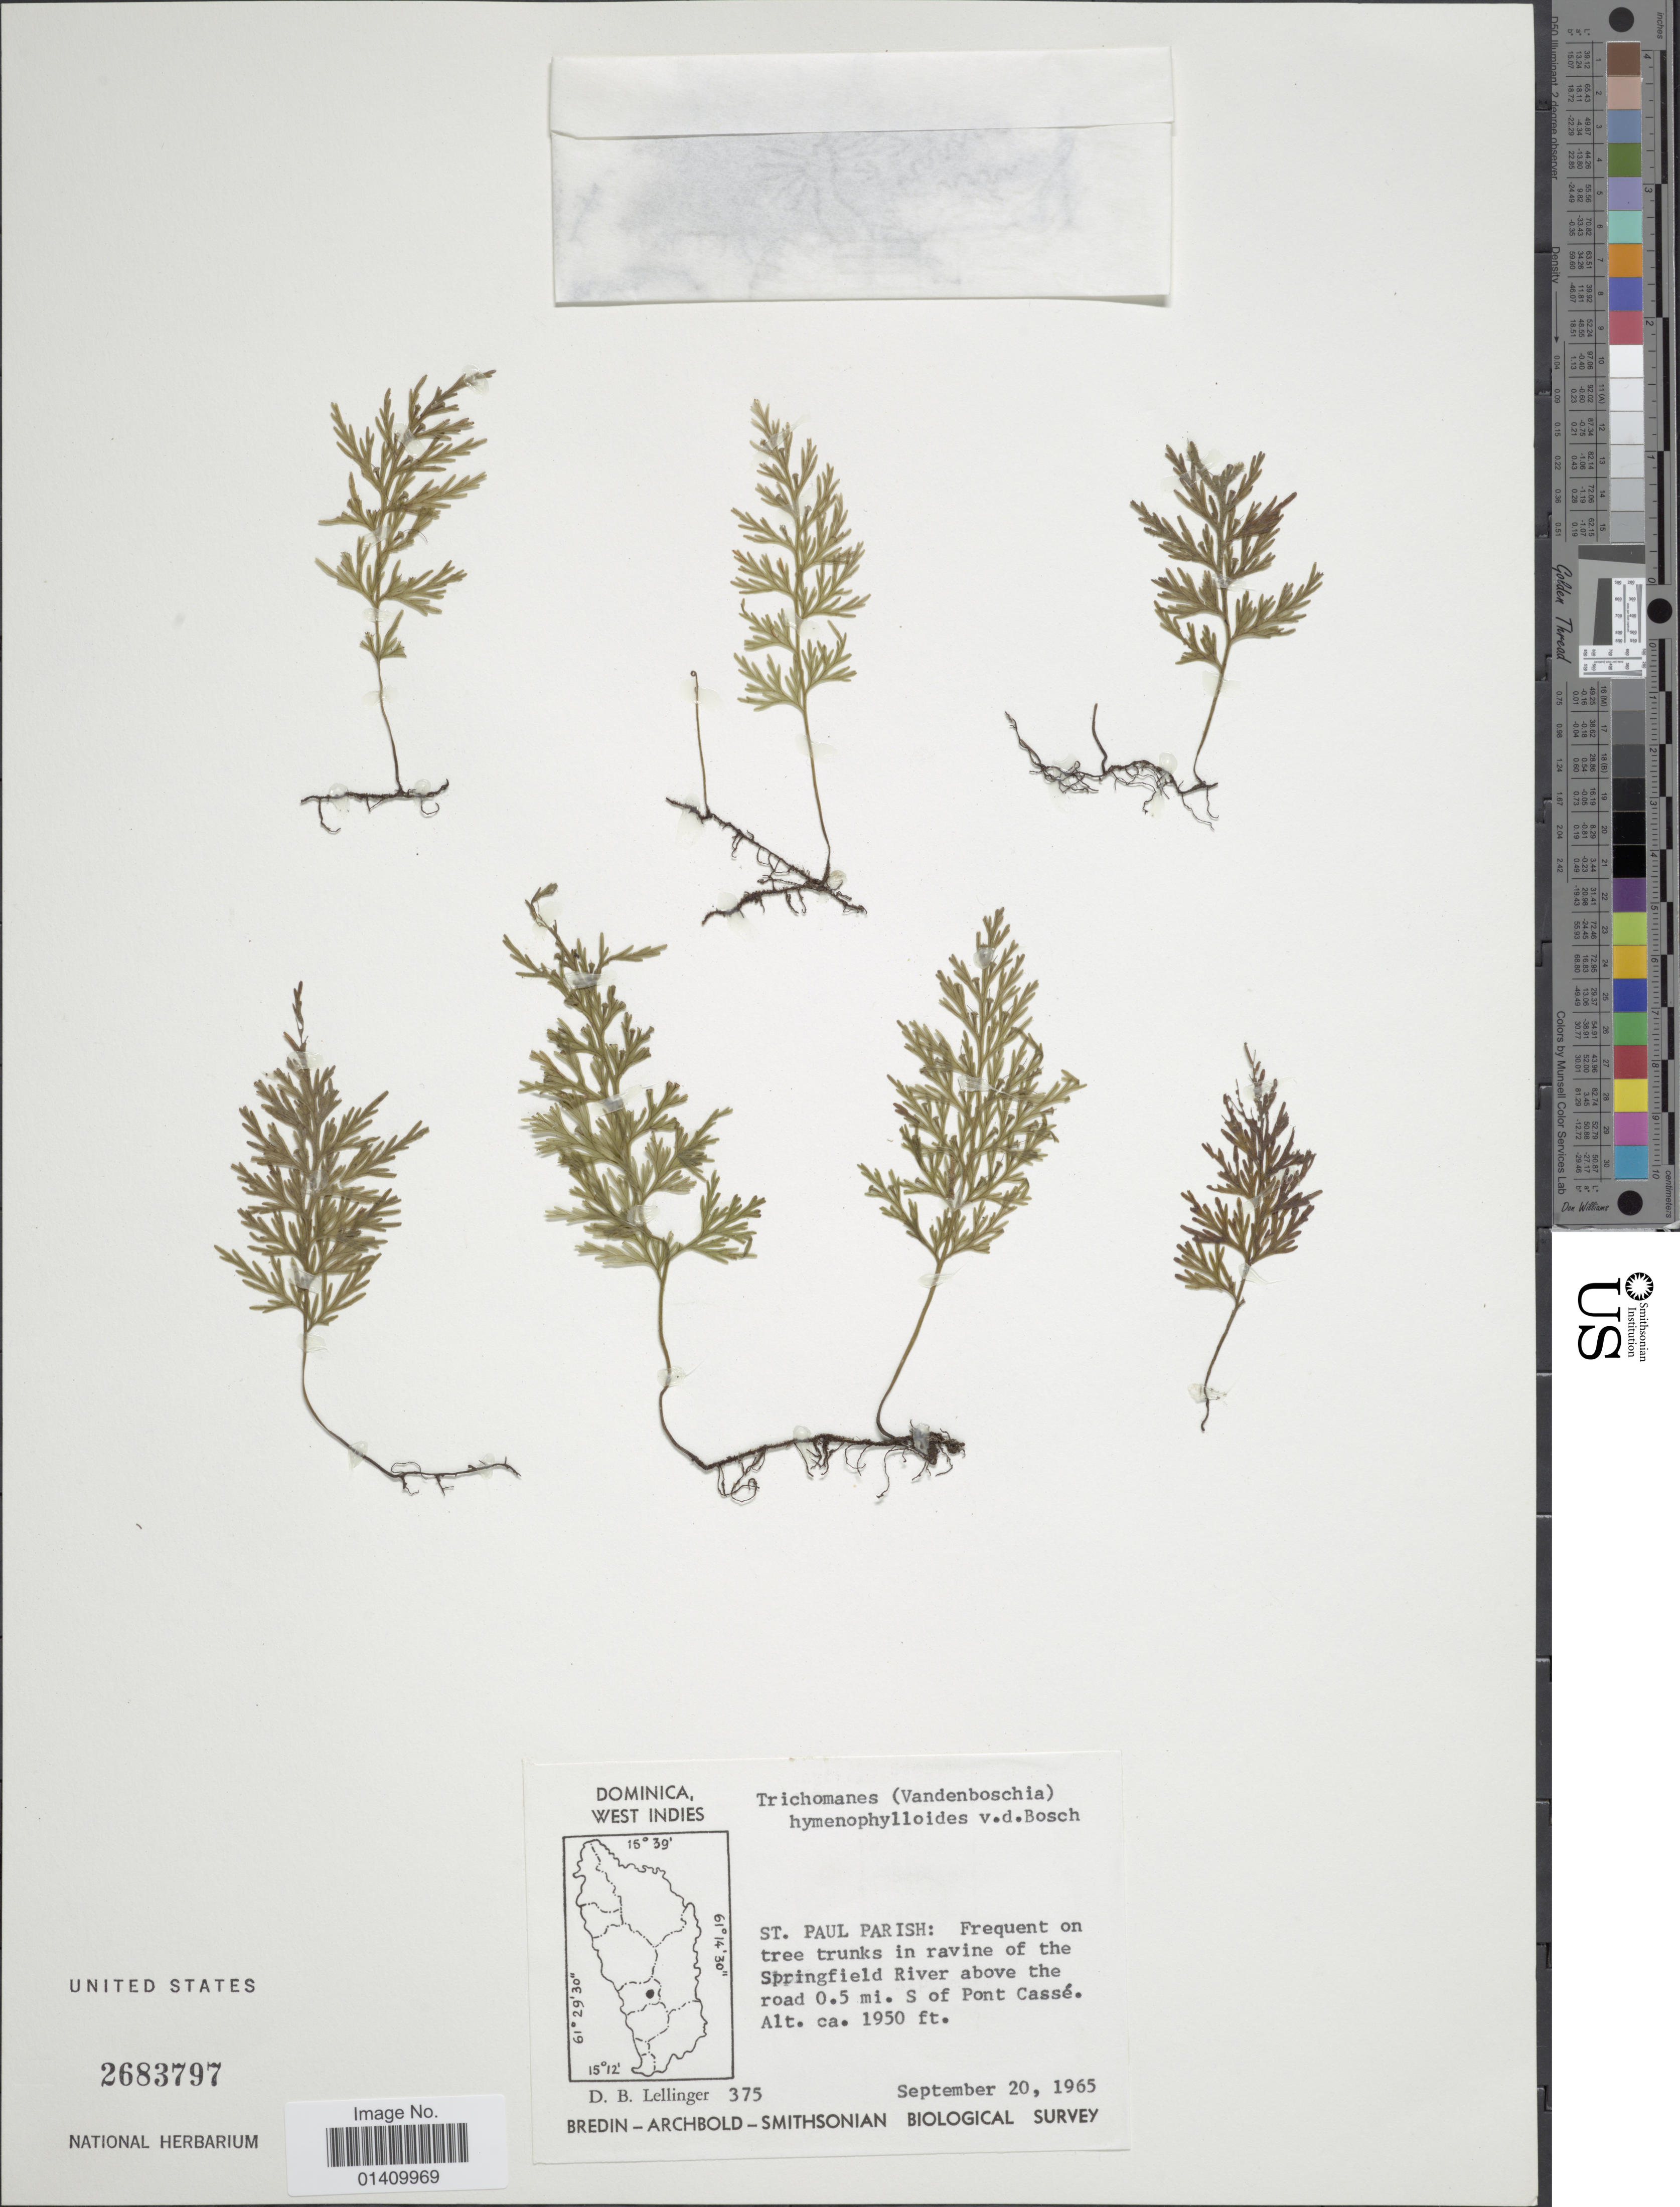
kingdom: Plantae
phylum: Tracheophyta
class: Polypodiopsida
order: Hymenophyllales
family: Hymenophyllaceae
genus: Polyphlebium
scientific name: Polyphlebium hymenophylloides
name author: (Bosch) Ebihara & Dubuisson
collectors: J. K. Small & J. Carter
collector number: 632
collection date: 1906-11-12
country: Dominica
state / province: St. Paul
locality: Ross Hammock near Silver Palm School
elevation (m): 594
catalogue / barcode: US 591390